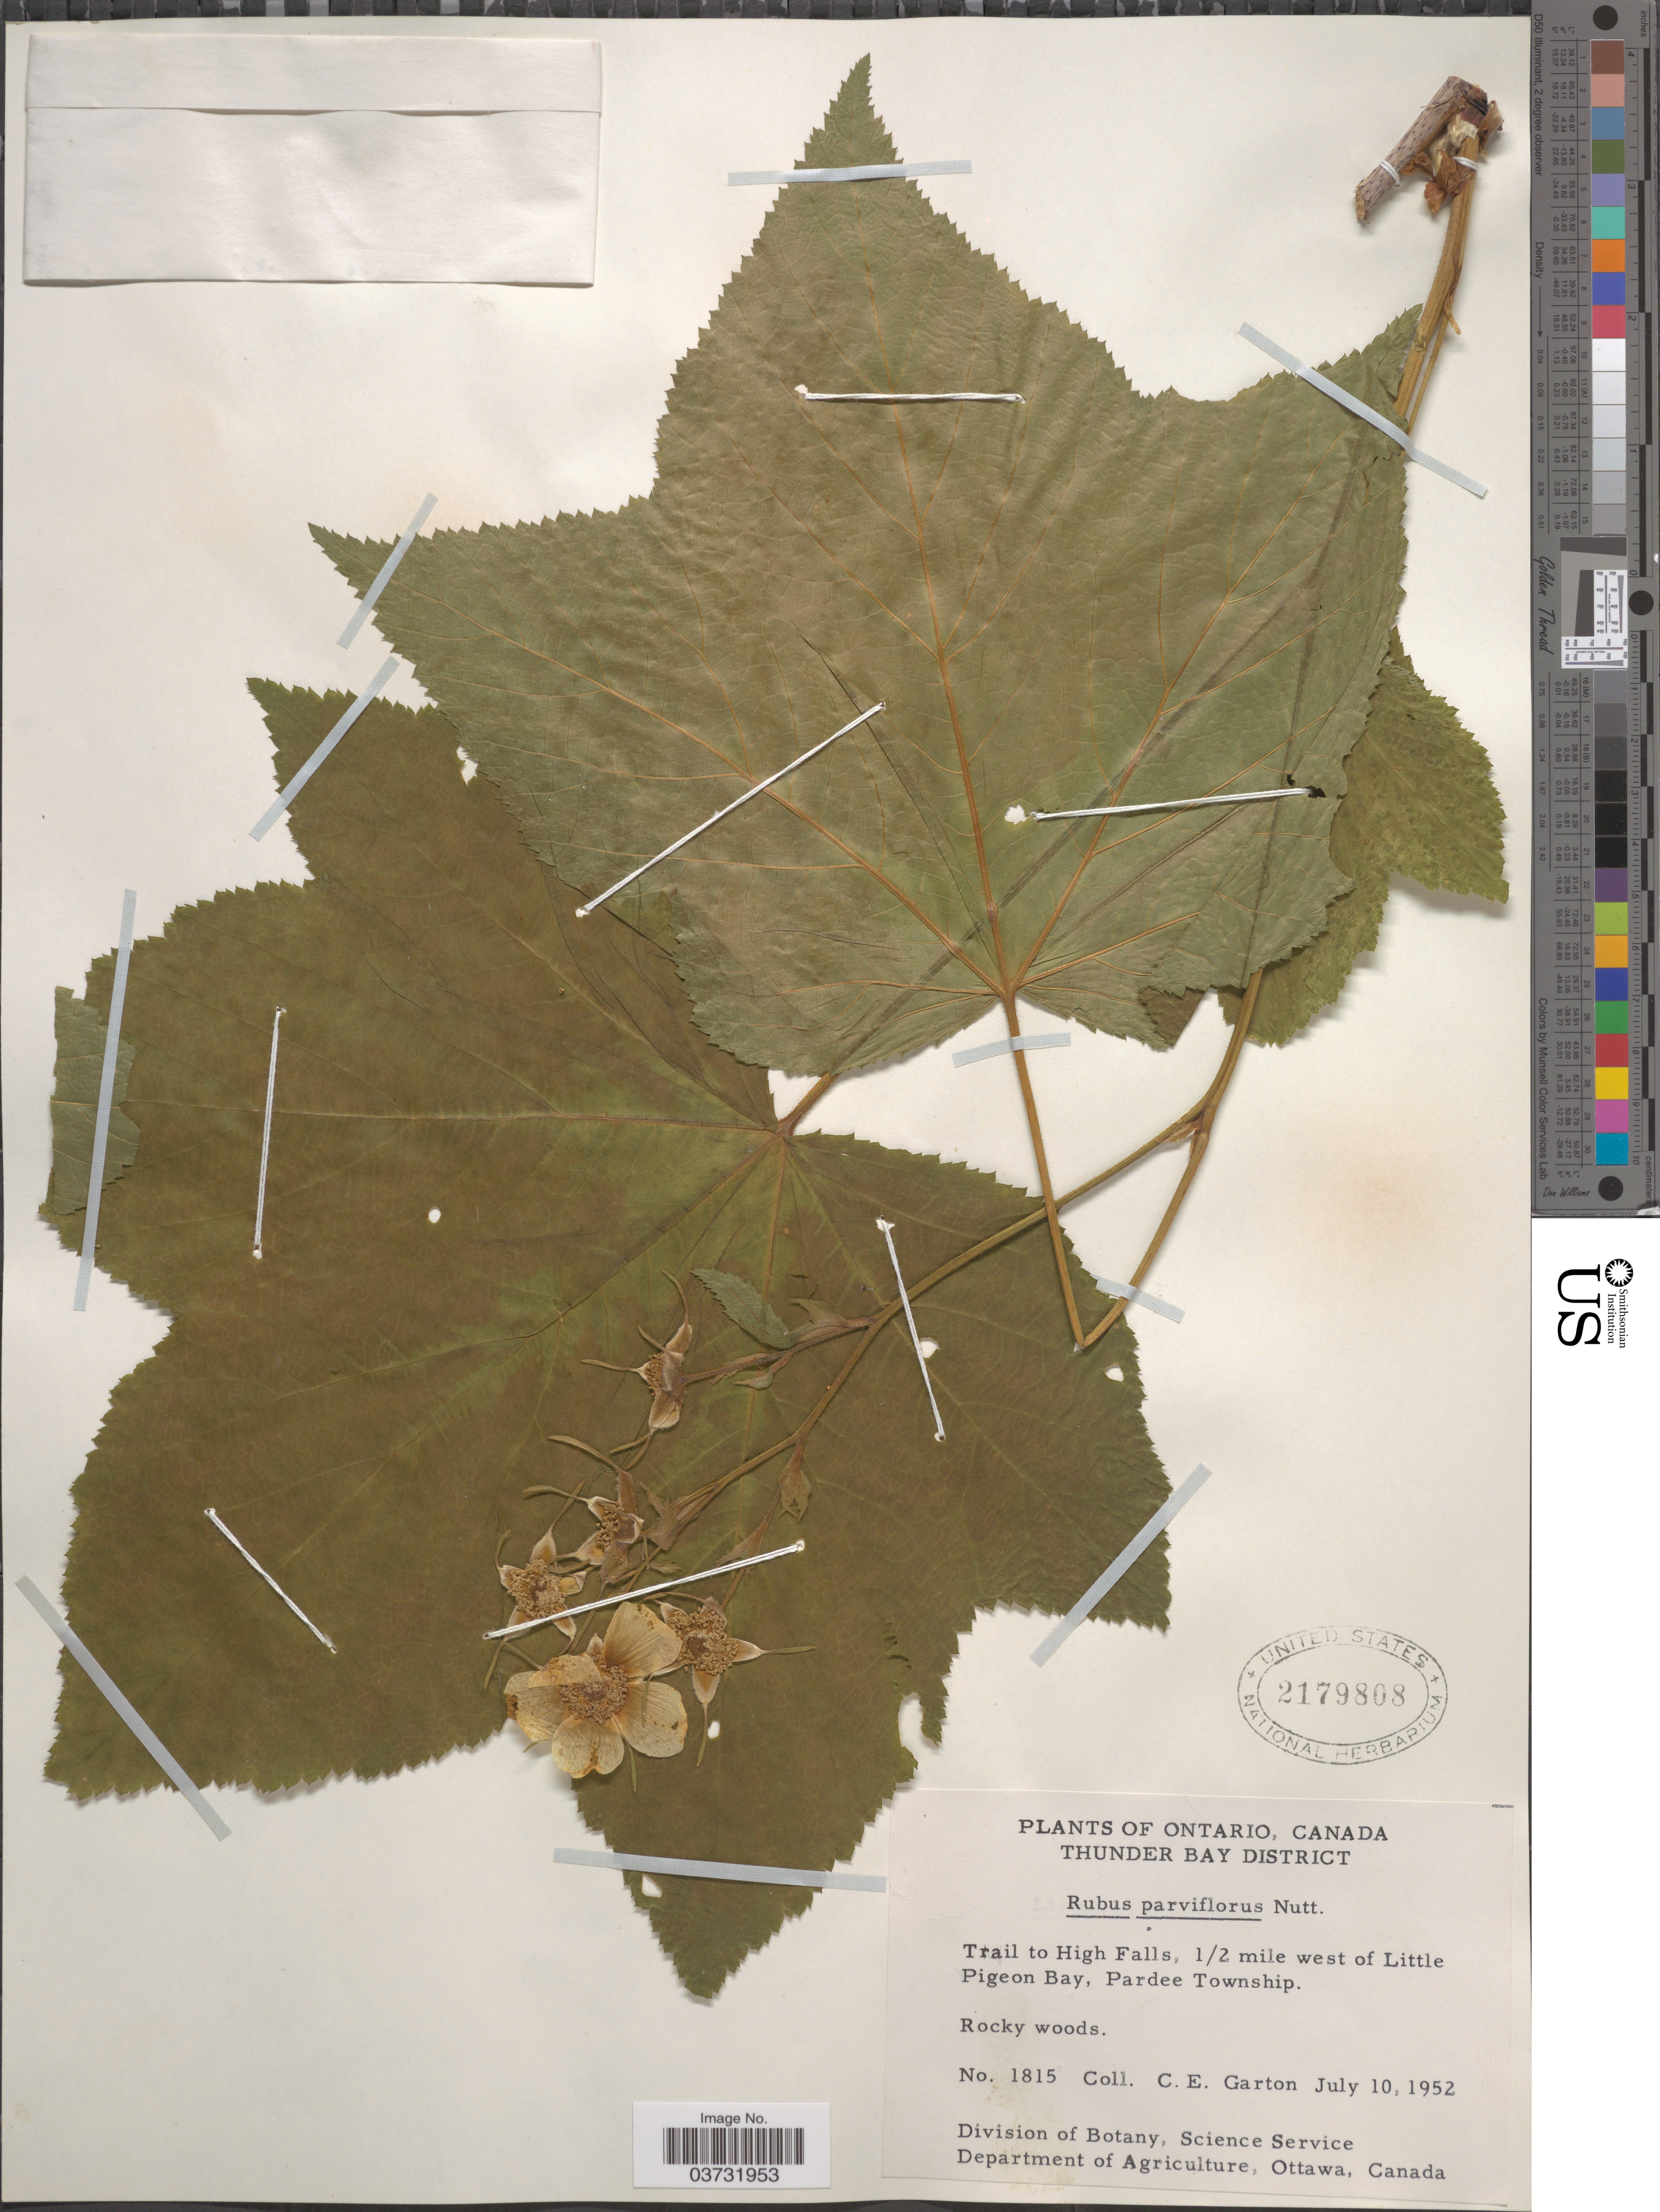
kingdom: Plantae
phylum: Tracheophyta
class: Magnoliopsida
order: Rosales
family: Rosaceae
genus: Rubus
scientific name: Rubus parviflorus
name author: Nutt.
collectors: C. E. Garton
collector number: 1815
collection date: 1952-07-10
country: Canada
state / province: Ontario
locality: Thunder Bay District. Trail to High Falls, ½ mile west of Little Pigeon Bay, Pardee Township.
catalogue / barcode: US 2179808